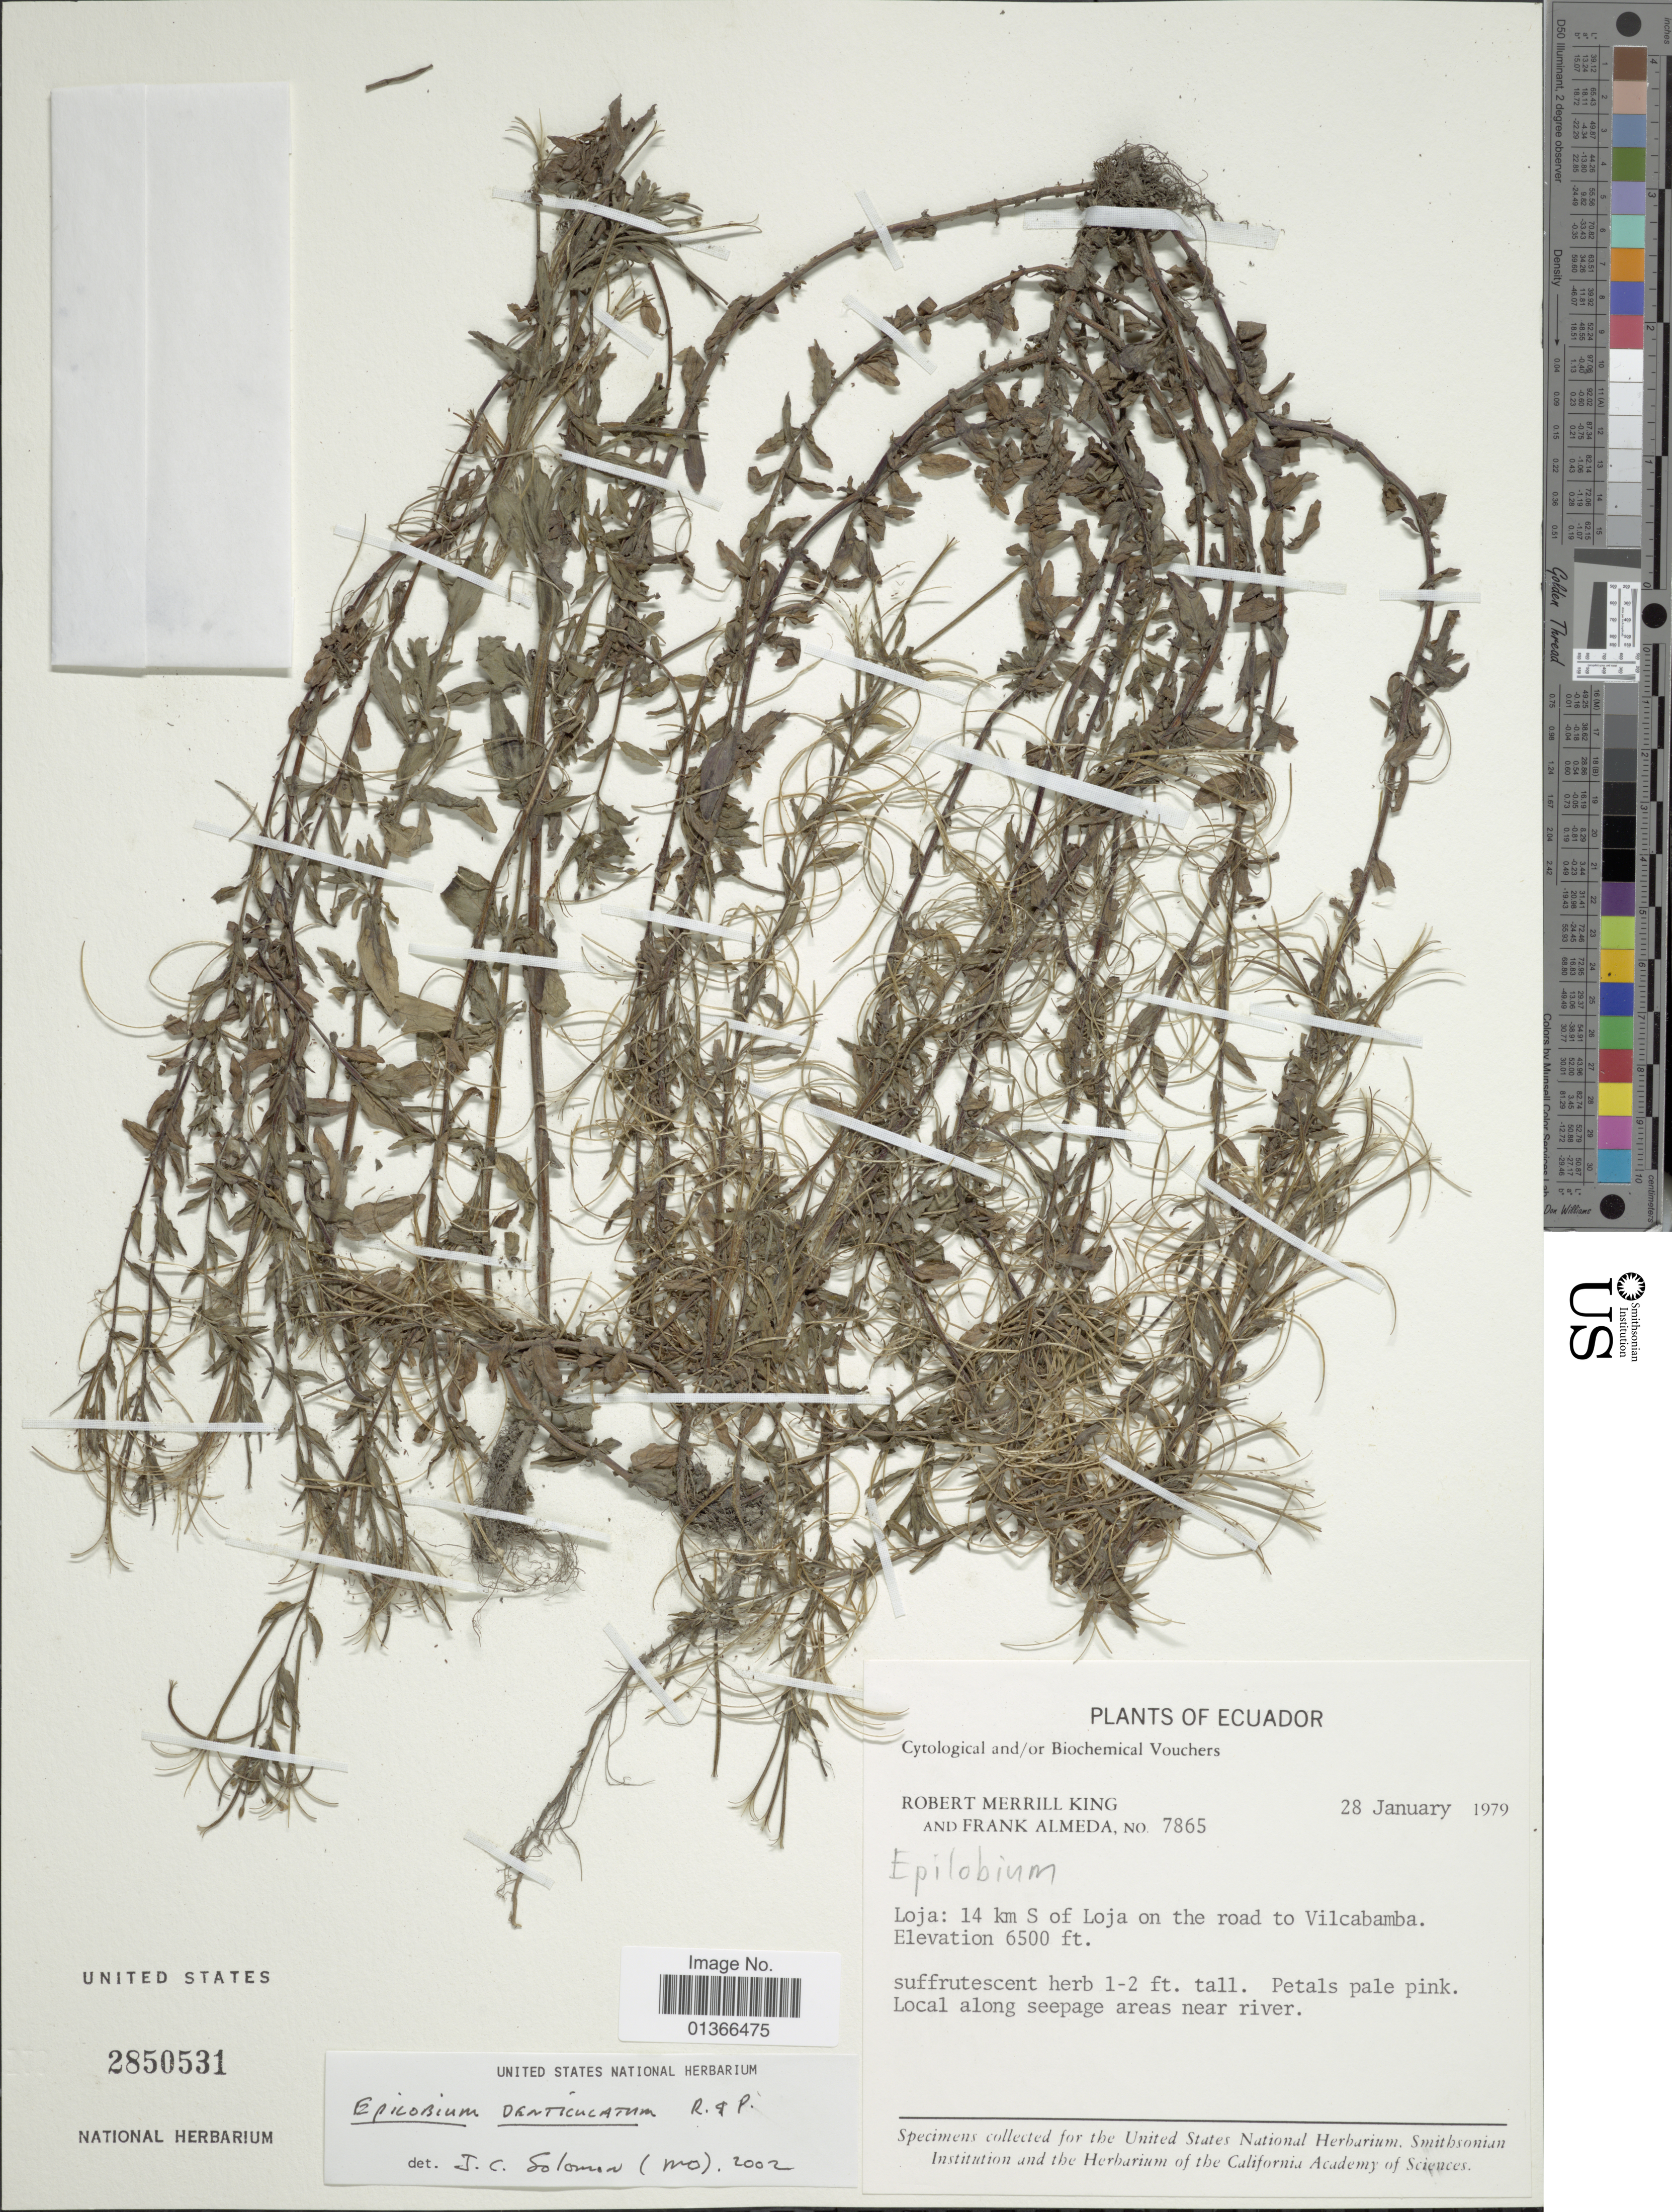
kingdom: Plantae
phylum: Tracheophyta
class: Magnoliopsida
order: Myrtales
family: Onagraceae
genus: Epilobium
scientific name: Epilobium denticulatum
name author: Ruiz & Pav.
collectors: R. M. King & F. Almeda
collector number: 7865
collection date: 1979-01-28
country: Ecuador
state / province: Loja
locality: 14 km S of Loja on the road to Vilcabamba.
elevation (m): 1981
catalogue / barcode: US 2850531